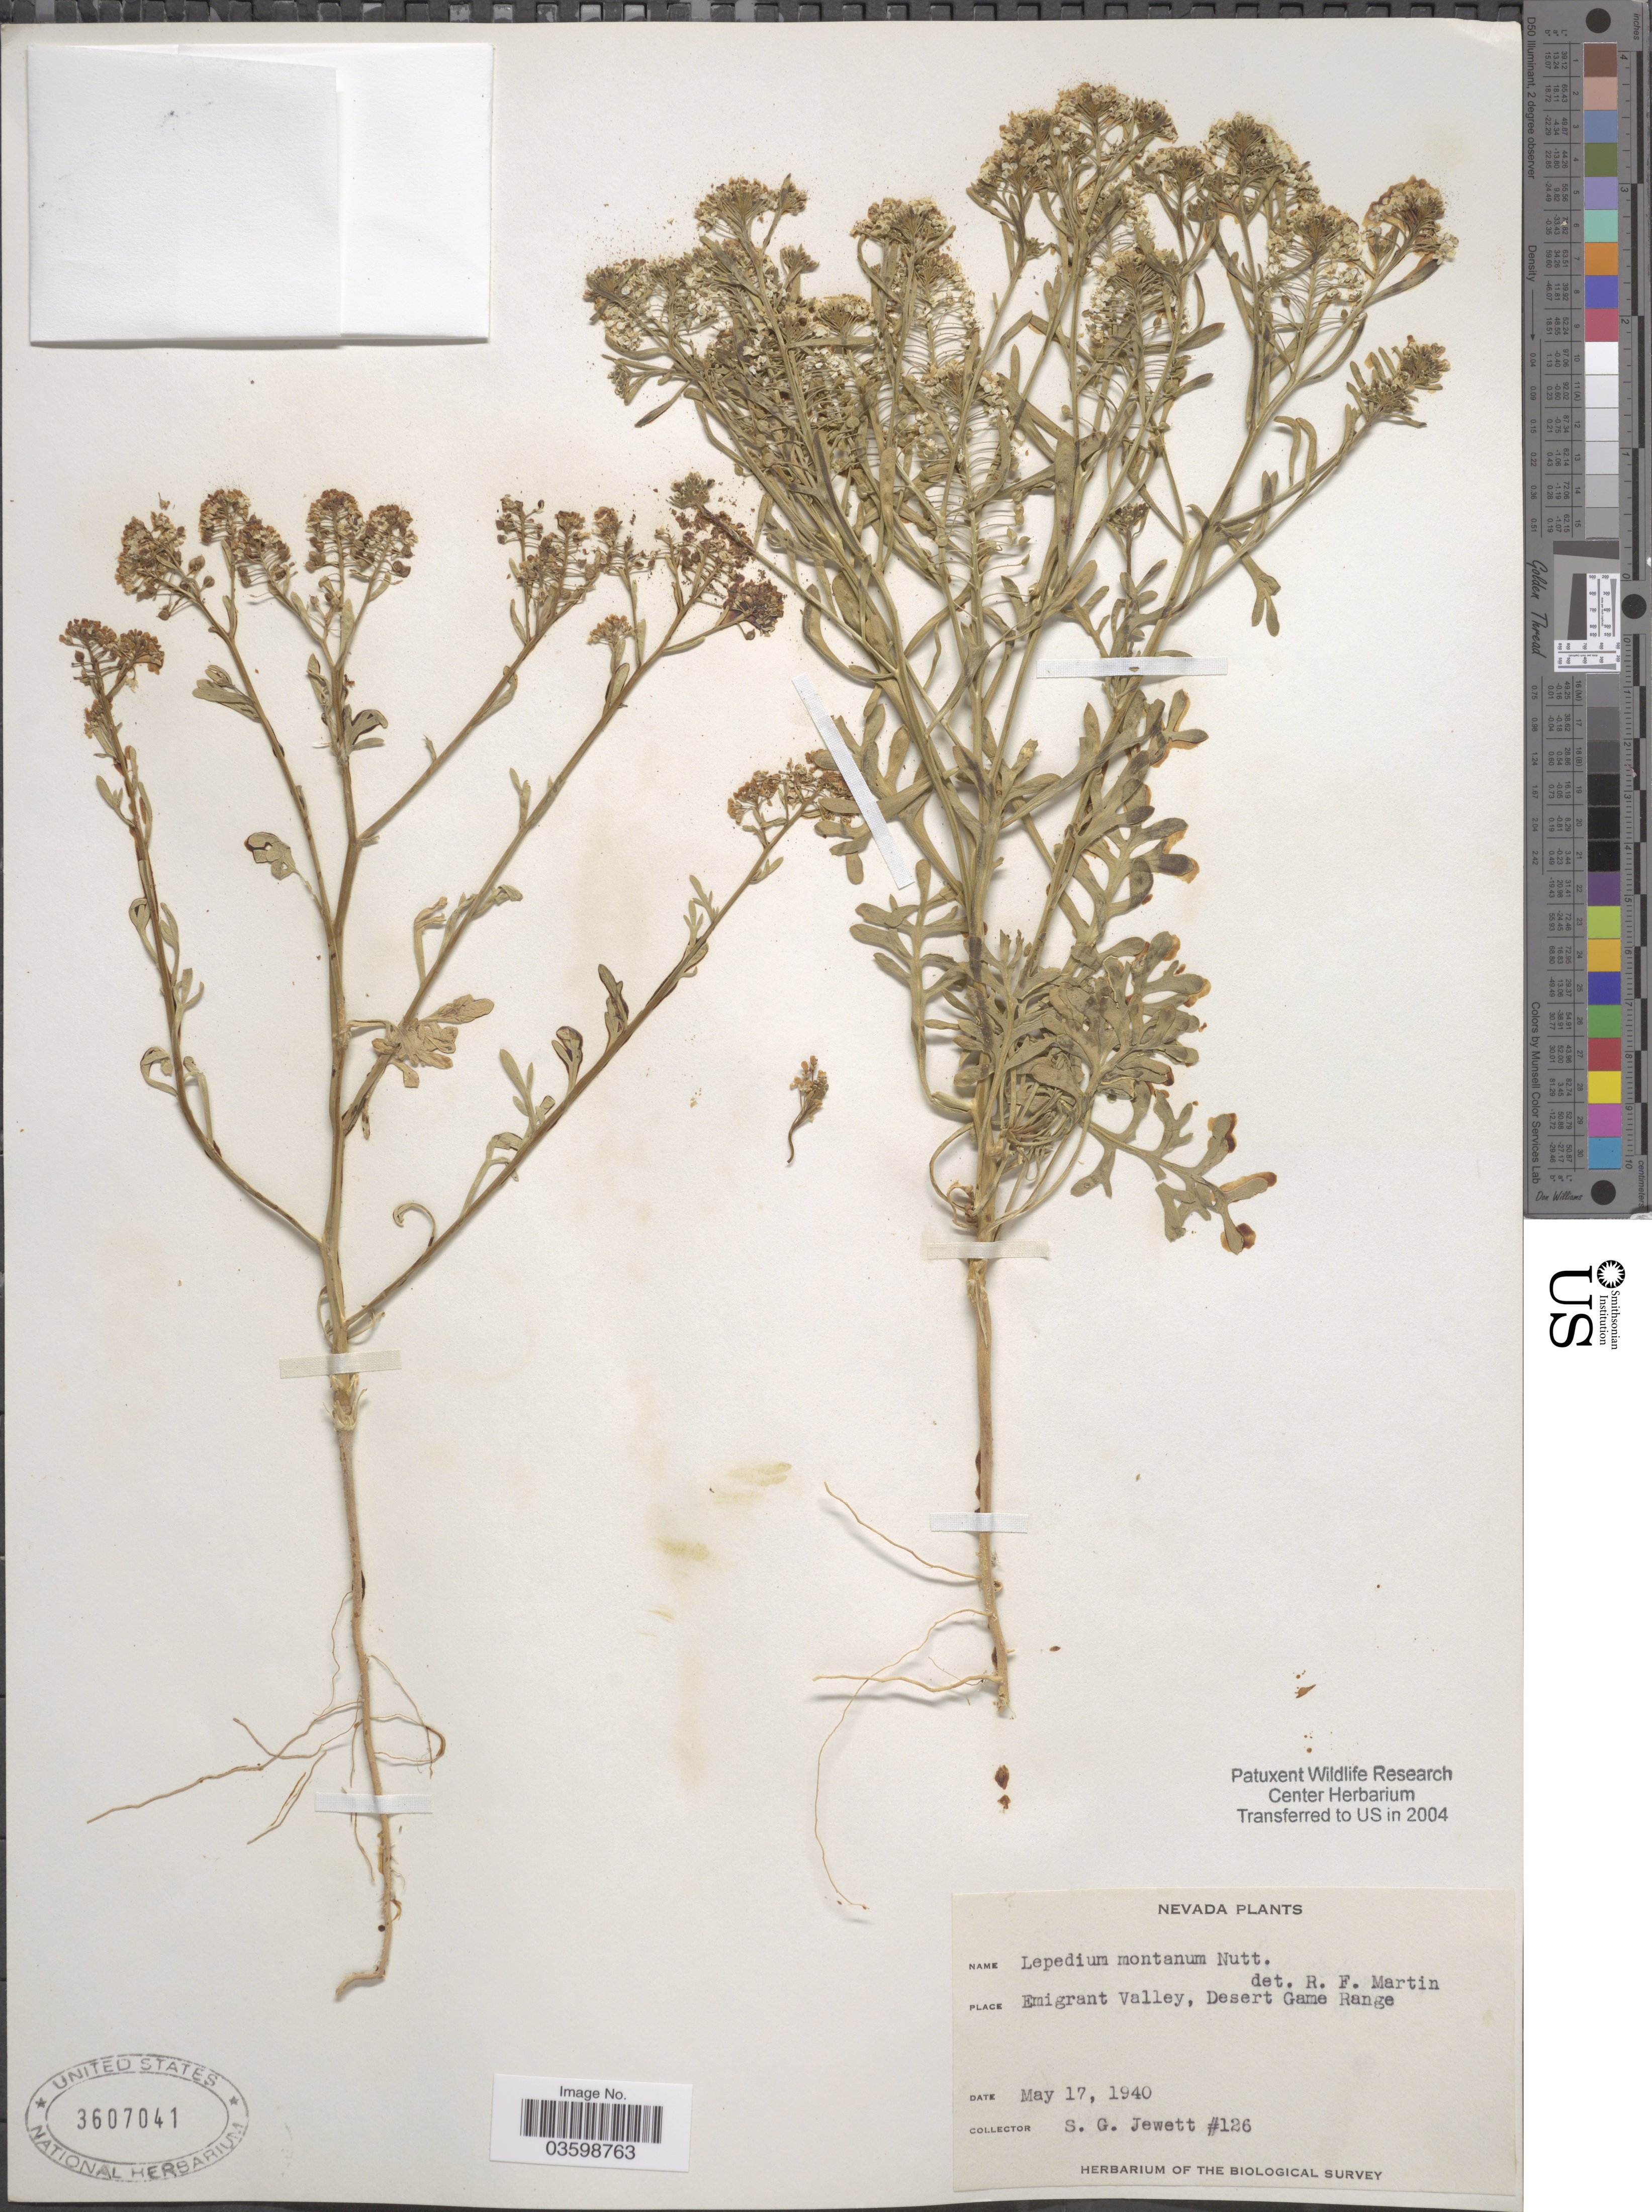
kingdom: Plantae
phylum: Tracheophyta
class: Magnoliopsida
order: Brassicales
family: Brassicaceae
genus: Lepidium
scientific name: Lepidium montanum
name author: Nutt.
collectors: S. Jewett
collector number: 126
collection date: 1940-05-17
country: United States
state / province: Nevada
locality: Emigrant Valley, Desert Game Range.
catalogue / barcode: US 3607041